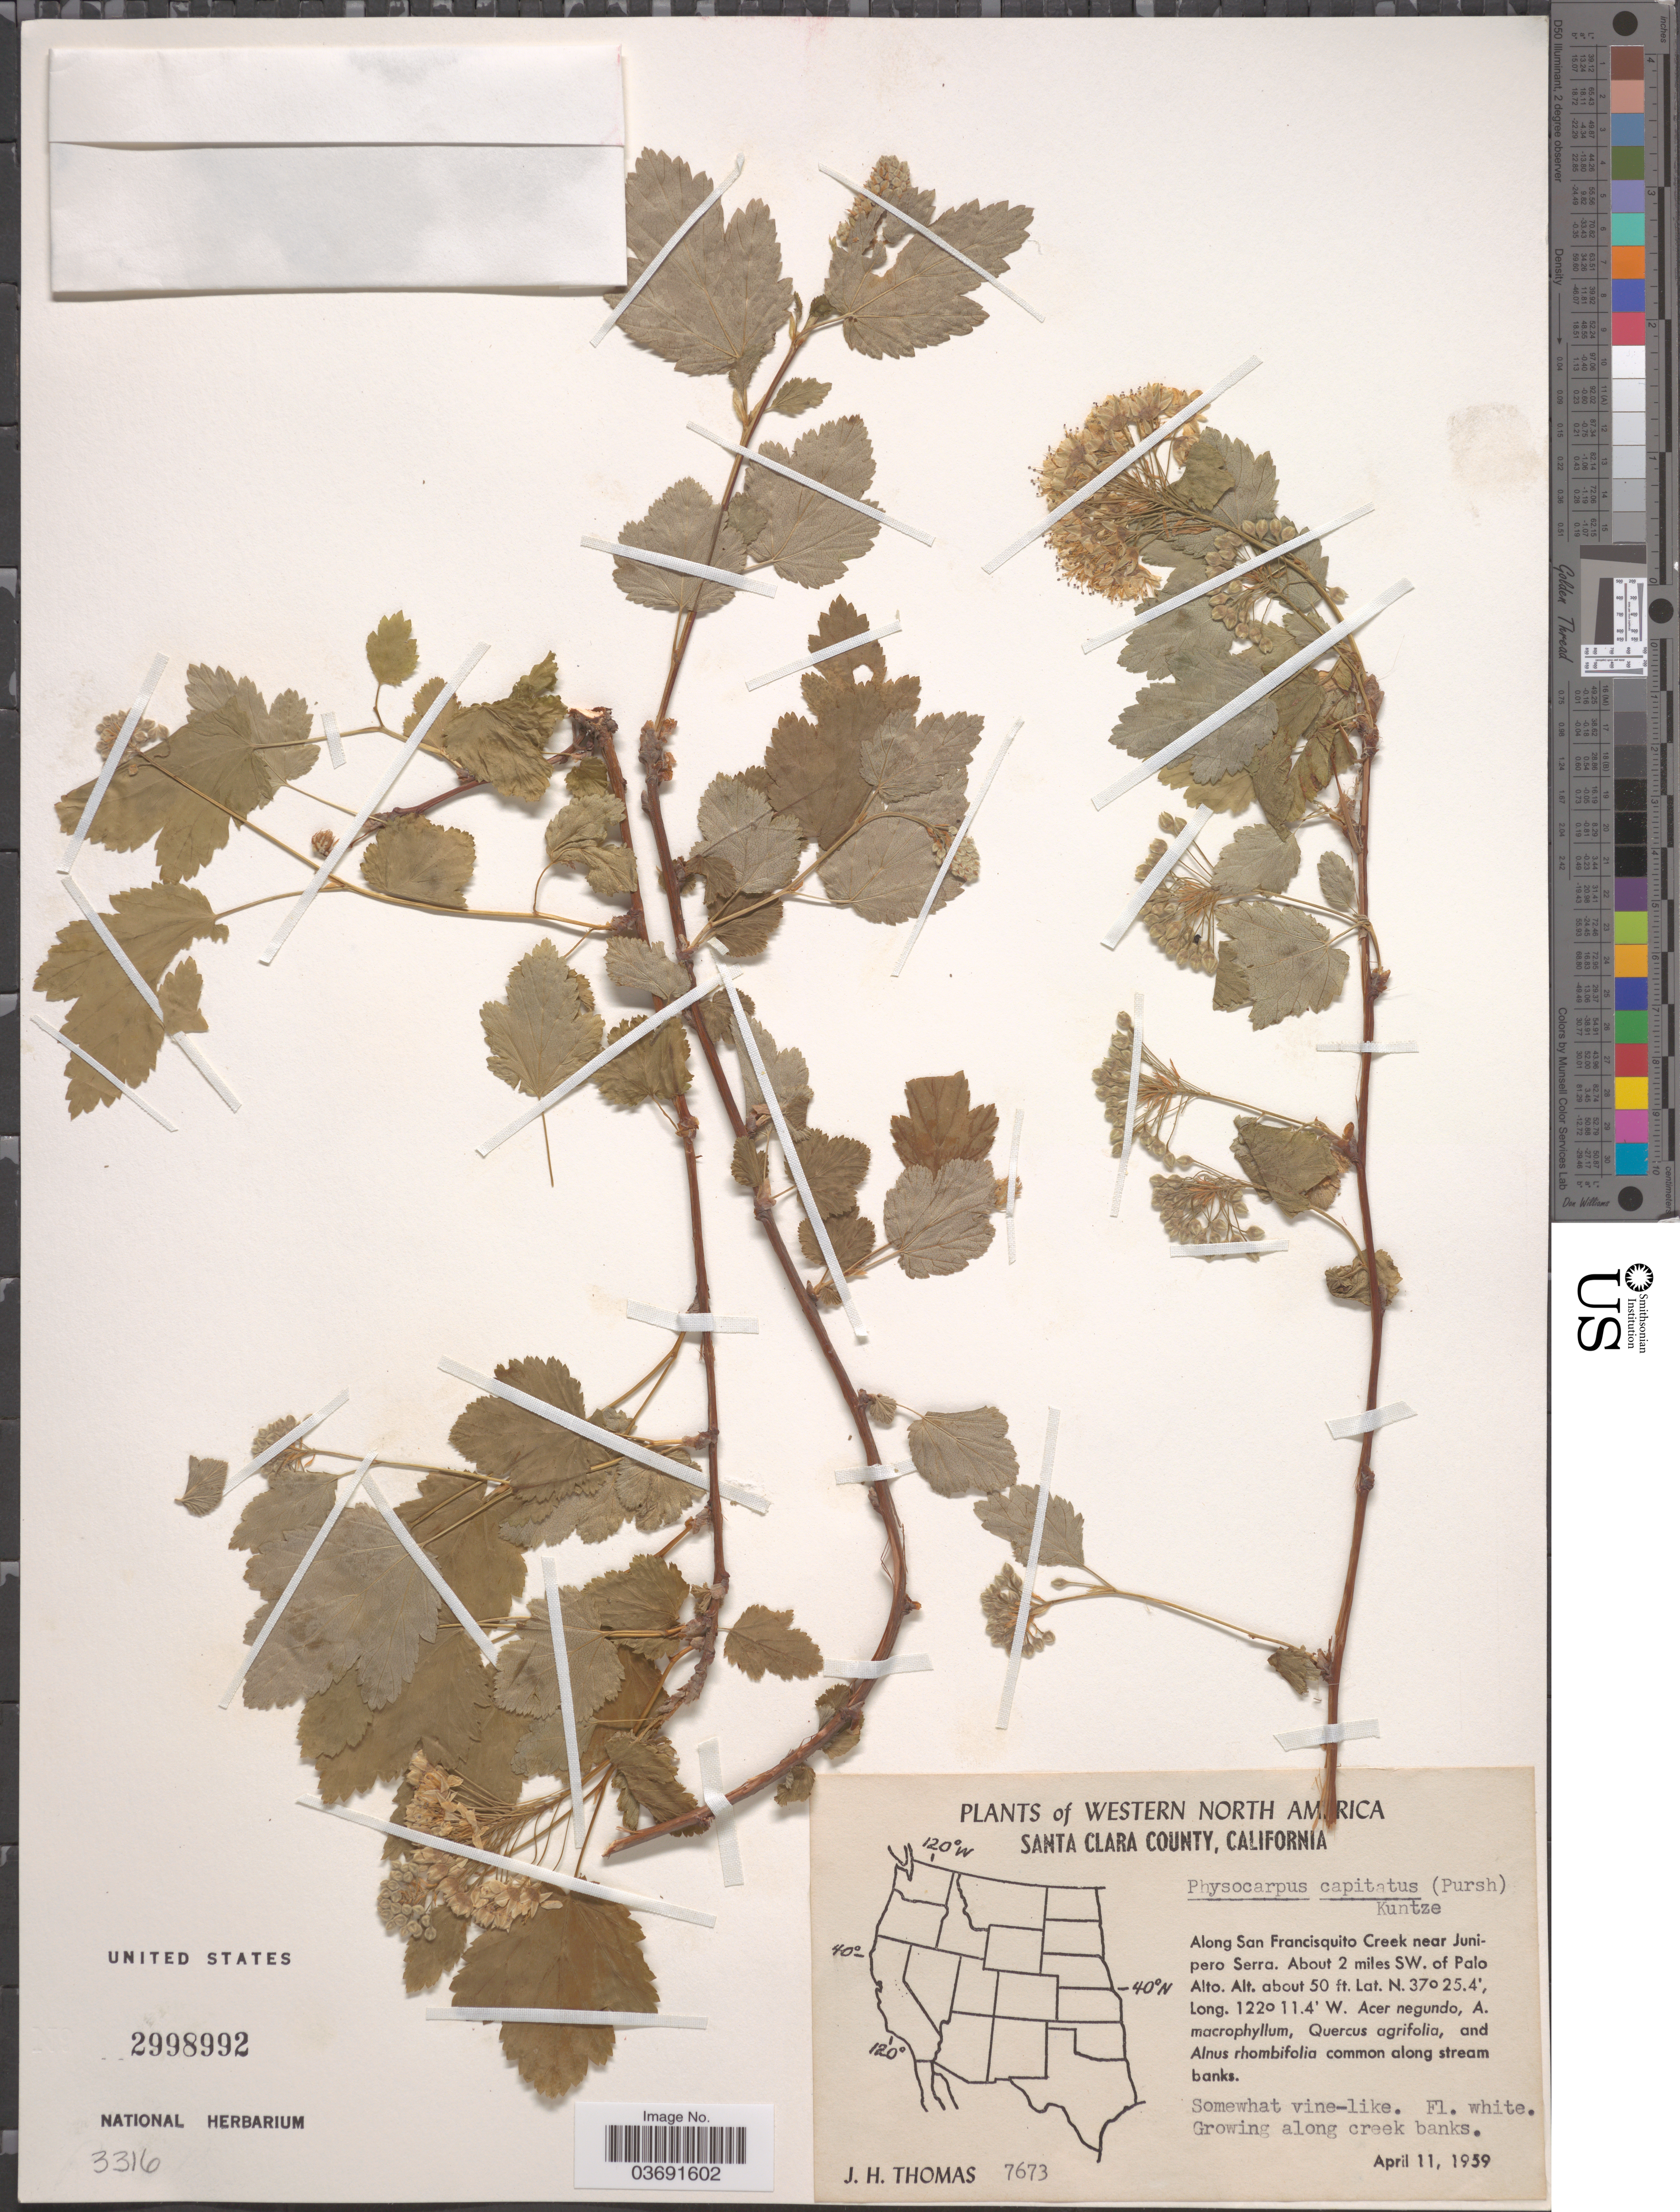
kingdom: Plantae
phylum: Tracheophyta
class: Magnoliopsida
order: Rosales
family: Rosaceae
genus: Physocarpus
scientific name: Physocarpus capitatus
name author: (Pursh) Kuntze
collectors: J. H. Thomas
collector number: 7673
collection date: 1959-04-11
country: United States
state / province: California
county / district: Santa Clara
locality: Western North America. Santa Clara County. Along San Francisquito Creek near Junipero Serra. About 2 miles SW. of Palo Alto.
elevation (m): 15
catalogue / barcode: US 2998992